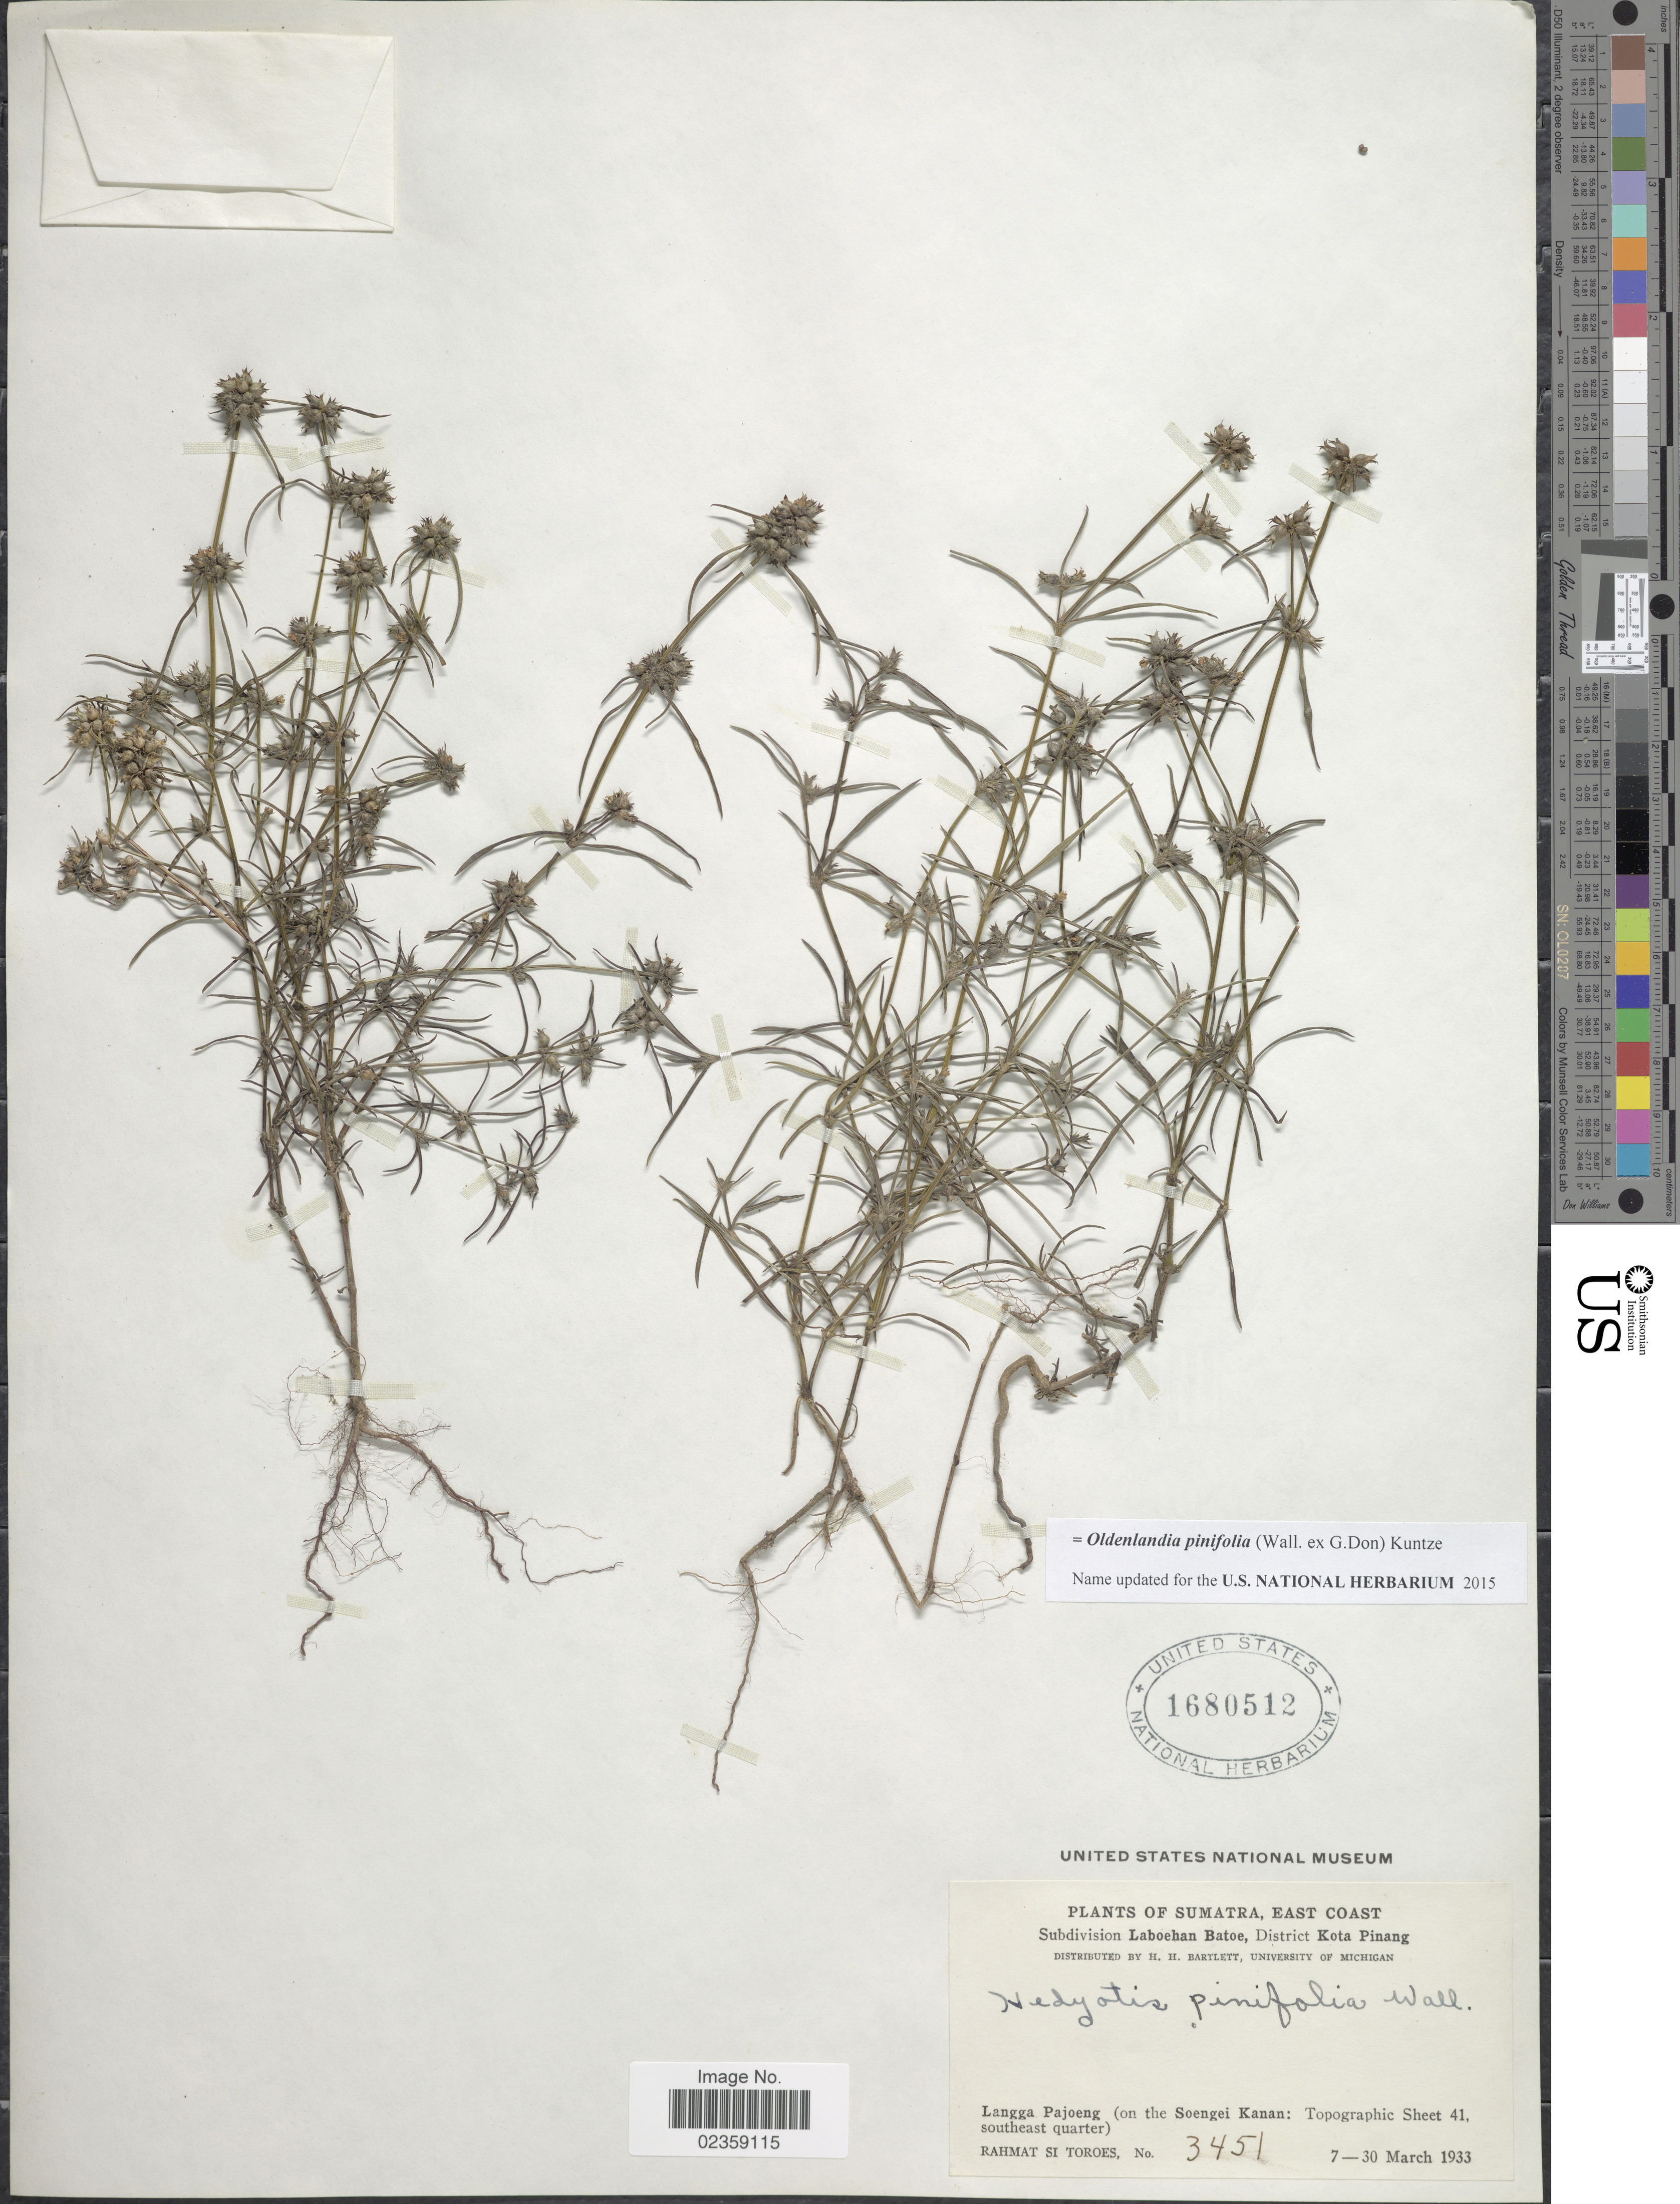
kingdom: Plantae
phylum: Tracheophyta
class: Magnoliopsida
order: Gentianales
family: Rubiaceae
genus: Oldenlandia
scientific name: Oldenlandia pinifolia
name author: (Wall. ex G. Don) Kuntze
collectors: Rahmat Si Boeea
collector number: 3451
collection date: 1933-03-07/1933-03-30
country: Indonesia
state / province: Sumatra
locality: Sumatra, East Coast. Subdivision Laboehan Batoe, District Kota Pinang. Langga Pajoeng (on the Soengei Kanan: Topographic Sheet 41, southeast quarter)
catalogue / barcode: US 1680512